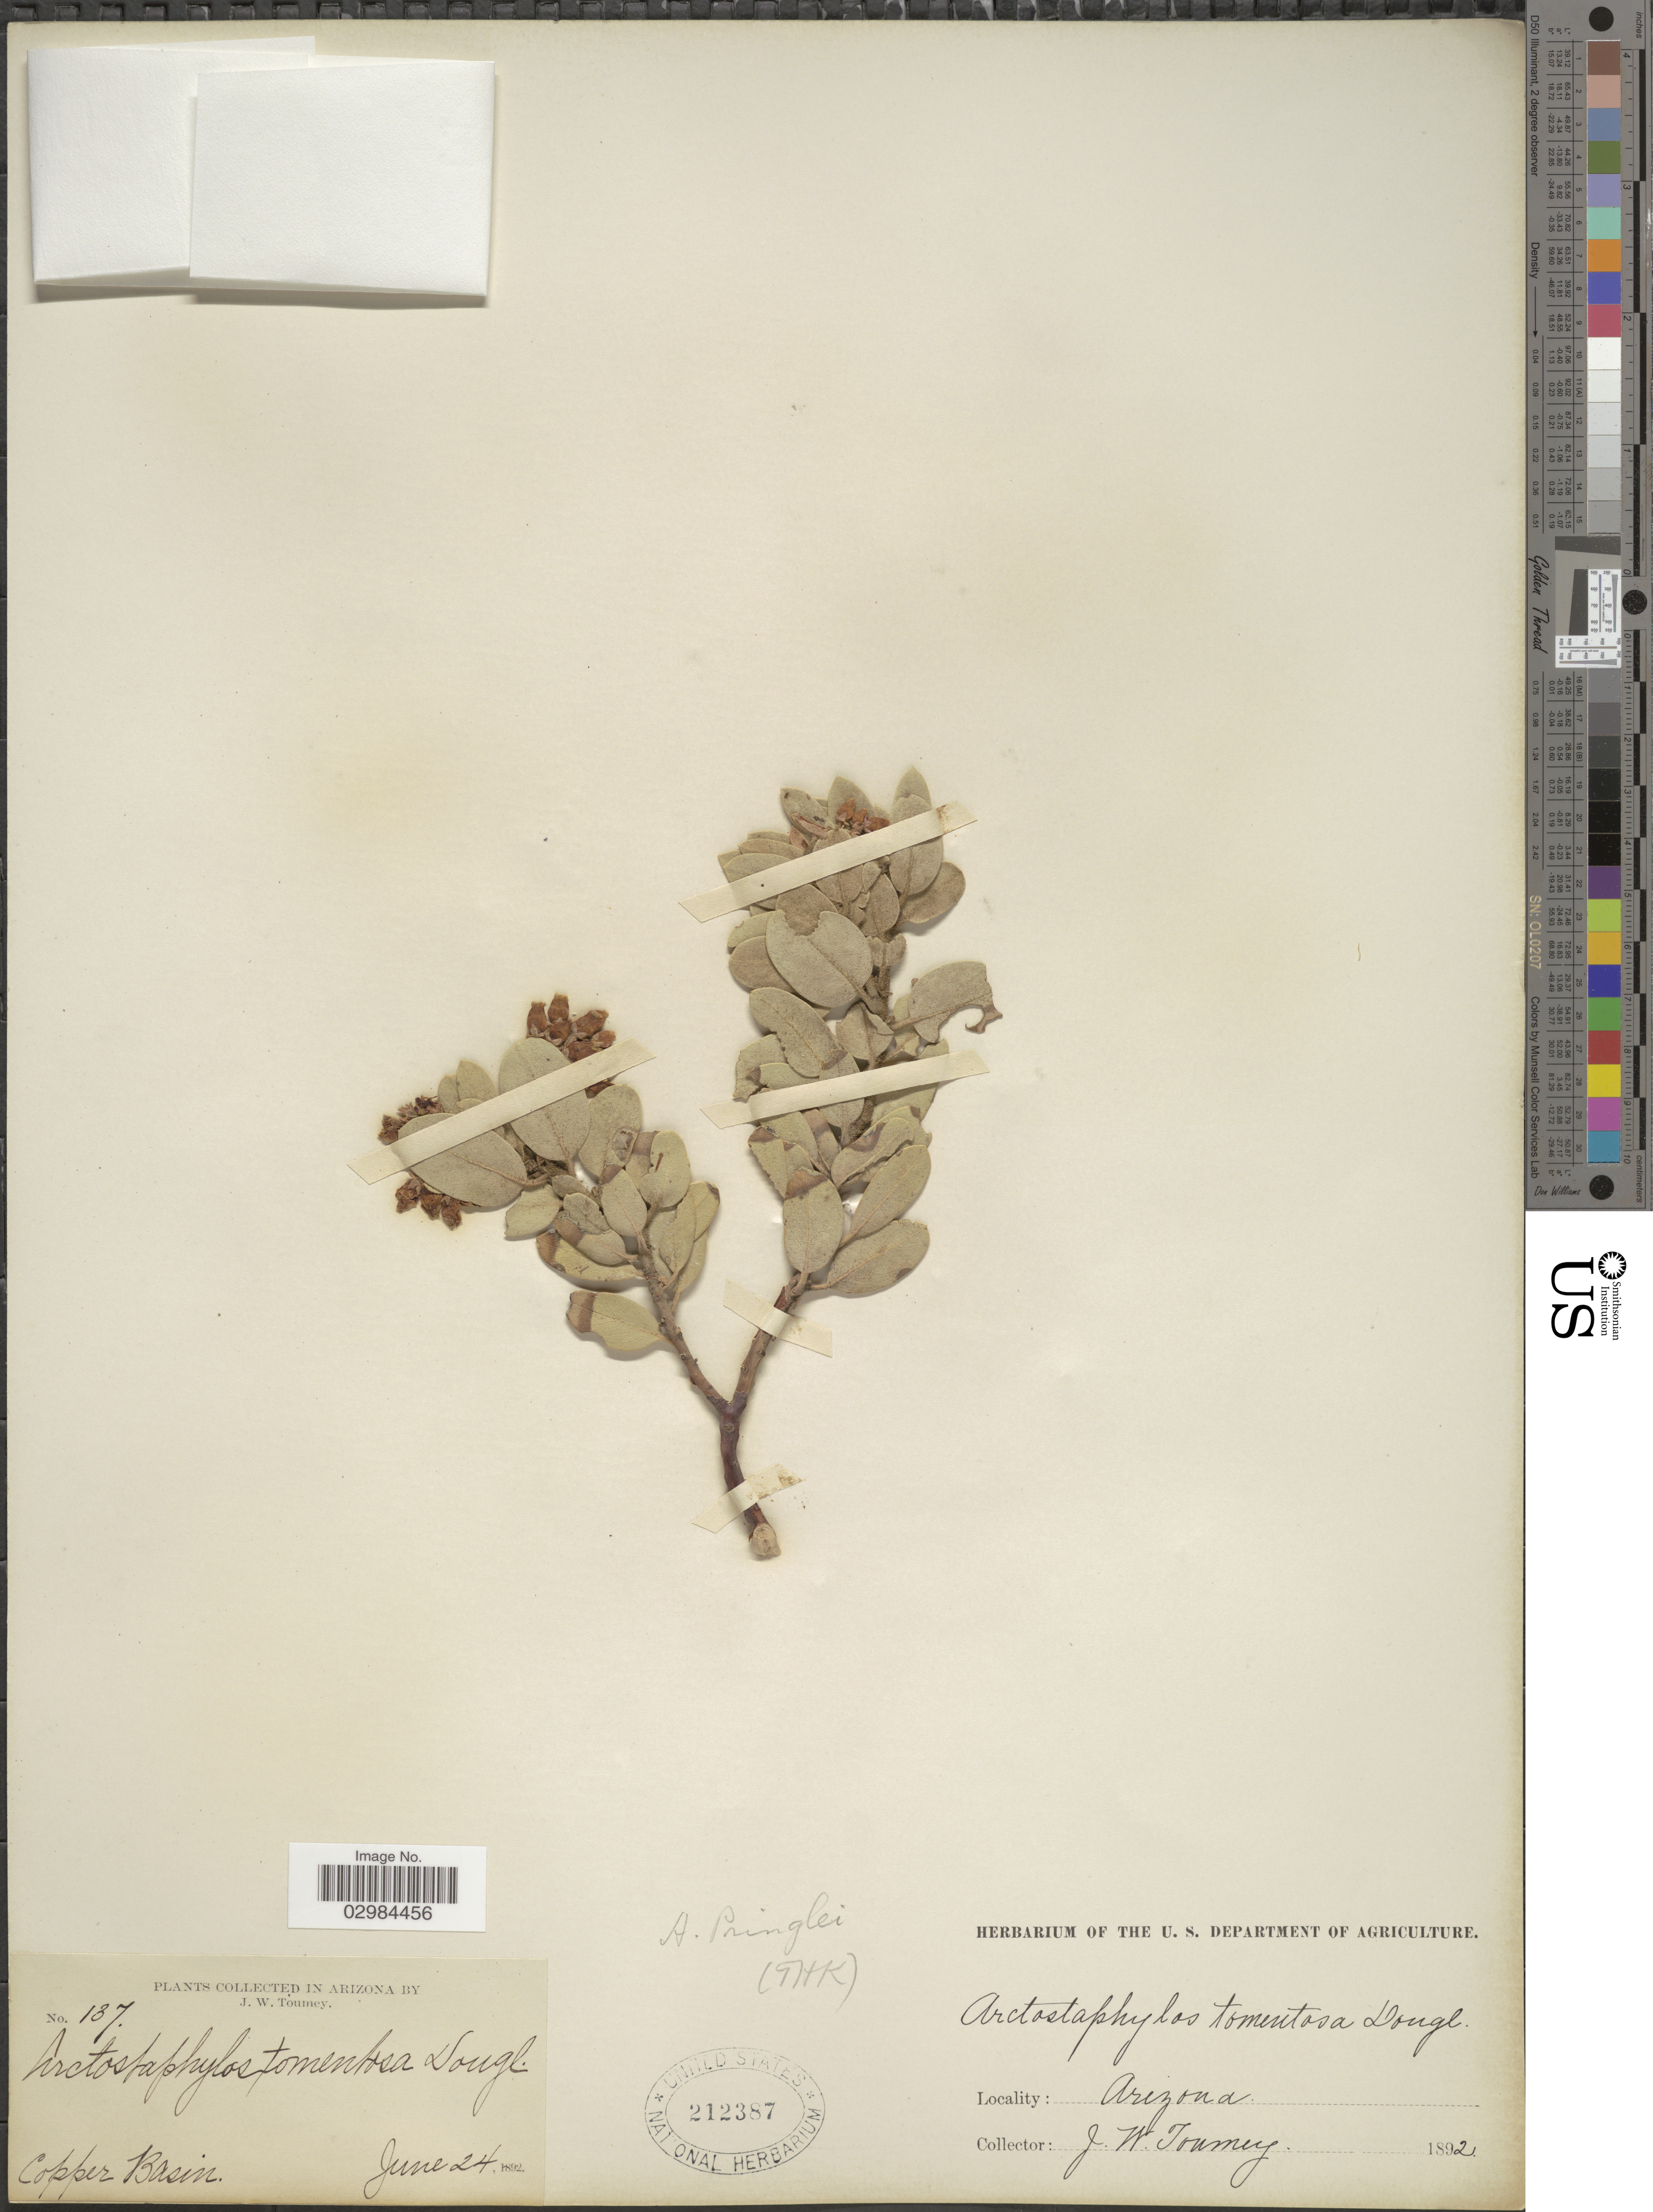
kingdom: Plantae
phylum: Tracheophyta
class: Magnoliopsida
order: Ericales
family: Ericaceae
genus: Arctostaphylos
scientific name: Arctostaphylos pringlei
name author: Parry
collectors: J. W. Toumey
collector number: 137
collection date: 1892-06-24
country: United States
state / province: Arizona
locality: Copper Basin.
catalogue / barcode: US 212387